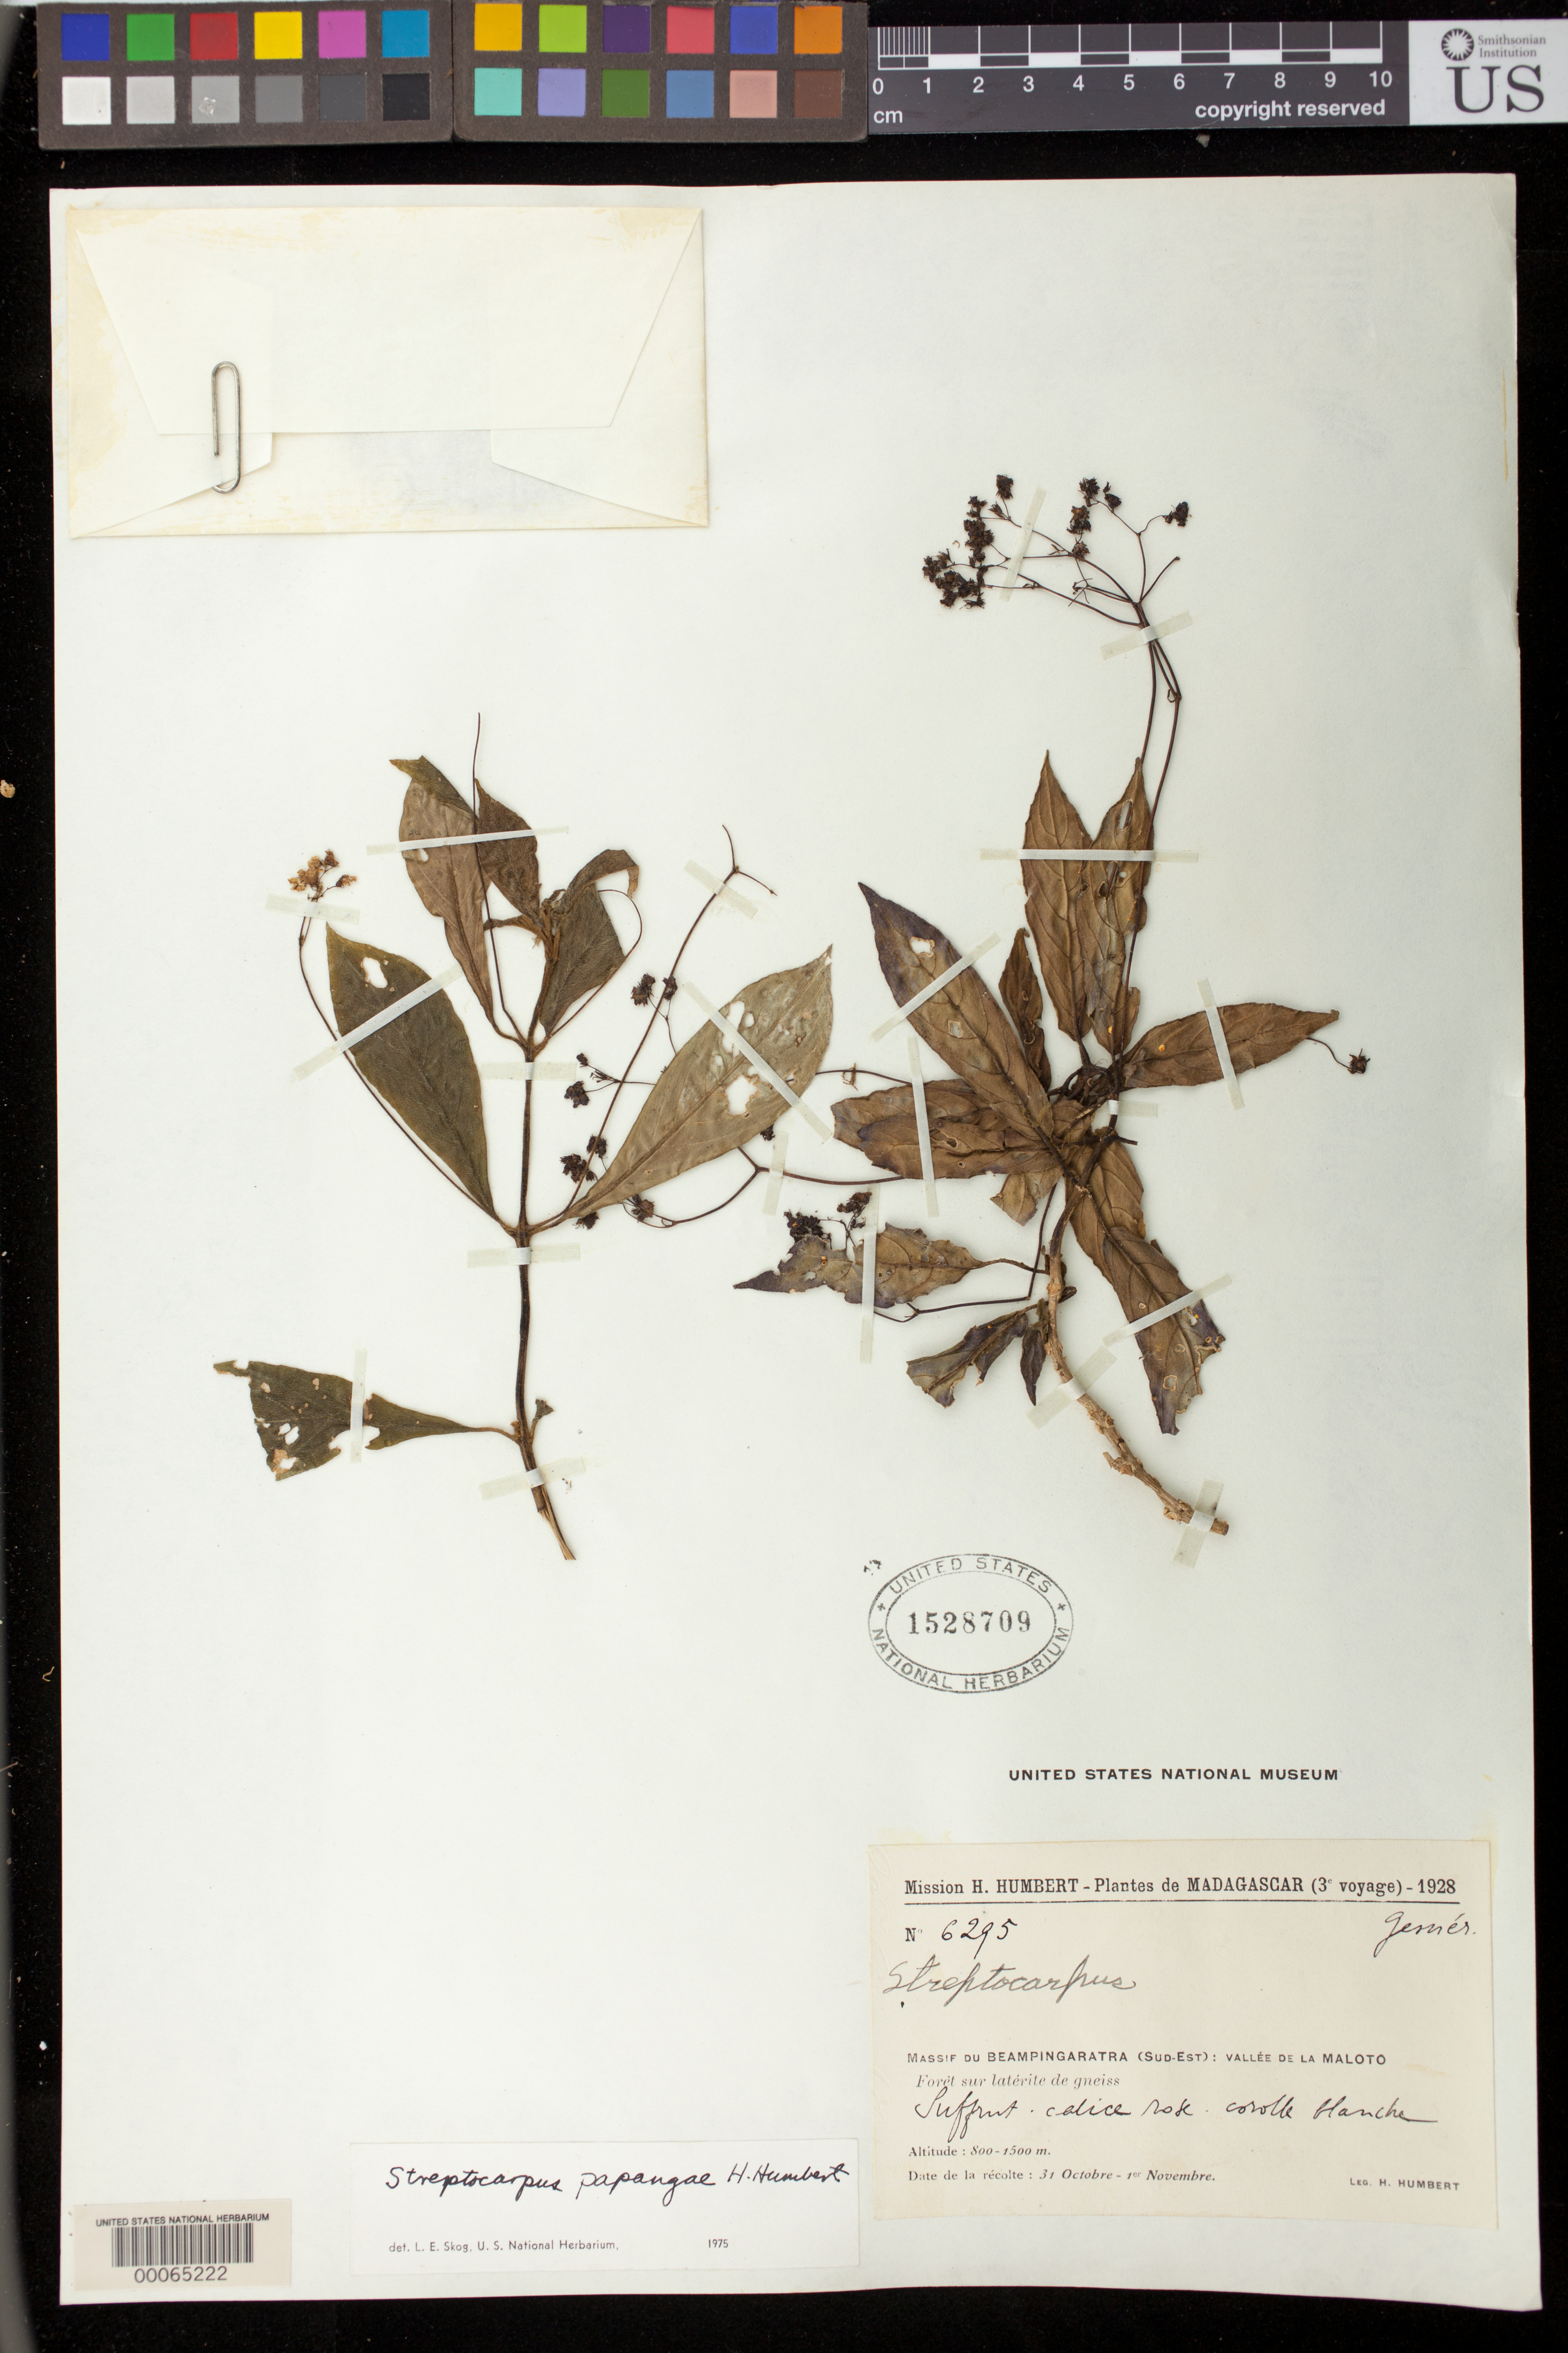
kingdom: Plantae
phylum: Tracheophyta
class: Magnoliopsida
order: Lamiales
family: Gesneriaceae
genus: Streptocarpus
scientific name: Streptocarpus papangae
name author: Humbert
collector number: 6295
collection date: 1928-10-31/1928-11-01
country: Madagascar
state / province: Anosy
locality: Massif du BEAMPINGARATRA (Sud-Est): Vallee de la MALOTO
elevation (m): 800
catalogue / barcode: US 1528709